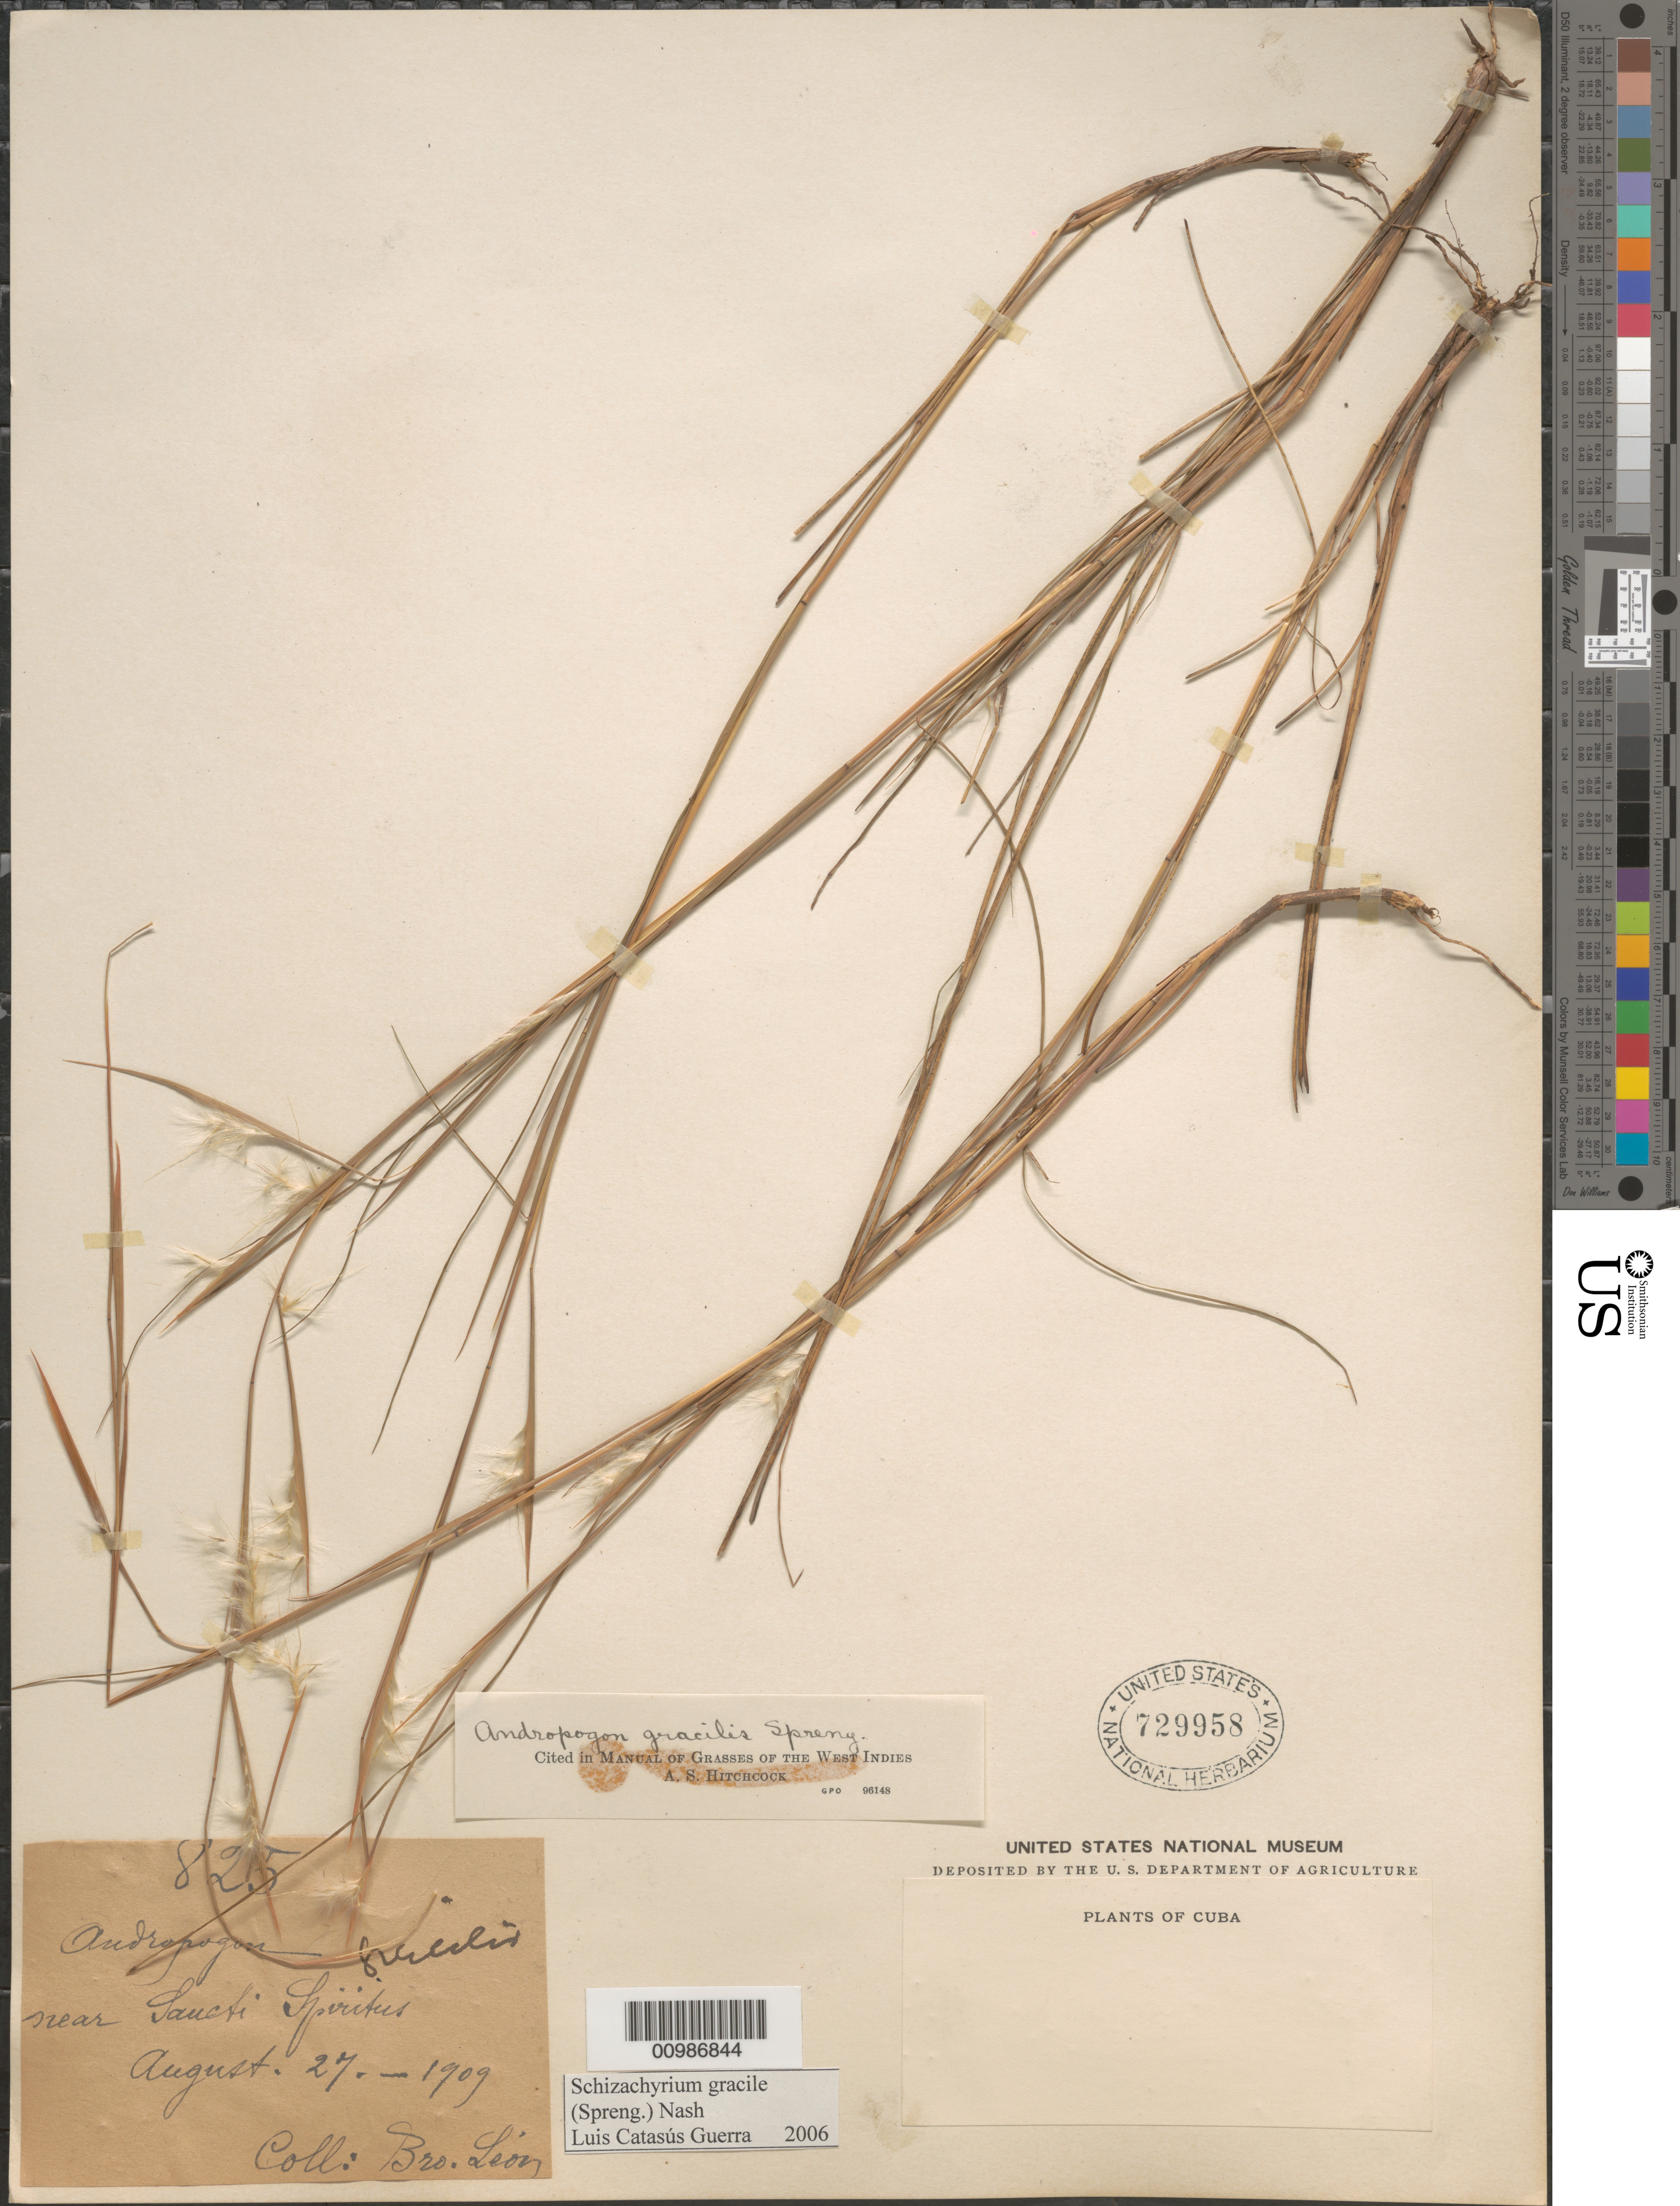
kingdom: Plantae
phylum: Tracheophyta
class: Liliopsida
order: Poales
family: Poaceae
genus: Andropogon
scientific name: Andropogon gracilis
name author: Spreng.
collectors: Bro. León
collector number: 825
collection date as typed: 27 Aug 1909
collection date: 1909-08-27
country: Cuba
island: Cuba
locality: near Sancti Spiritus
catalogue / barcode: US 729958